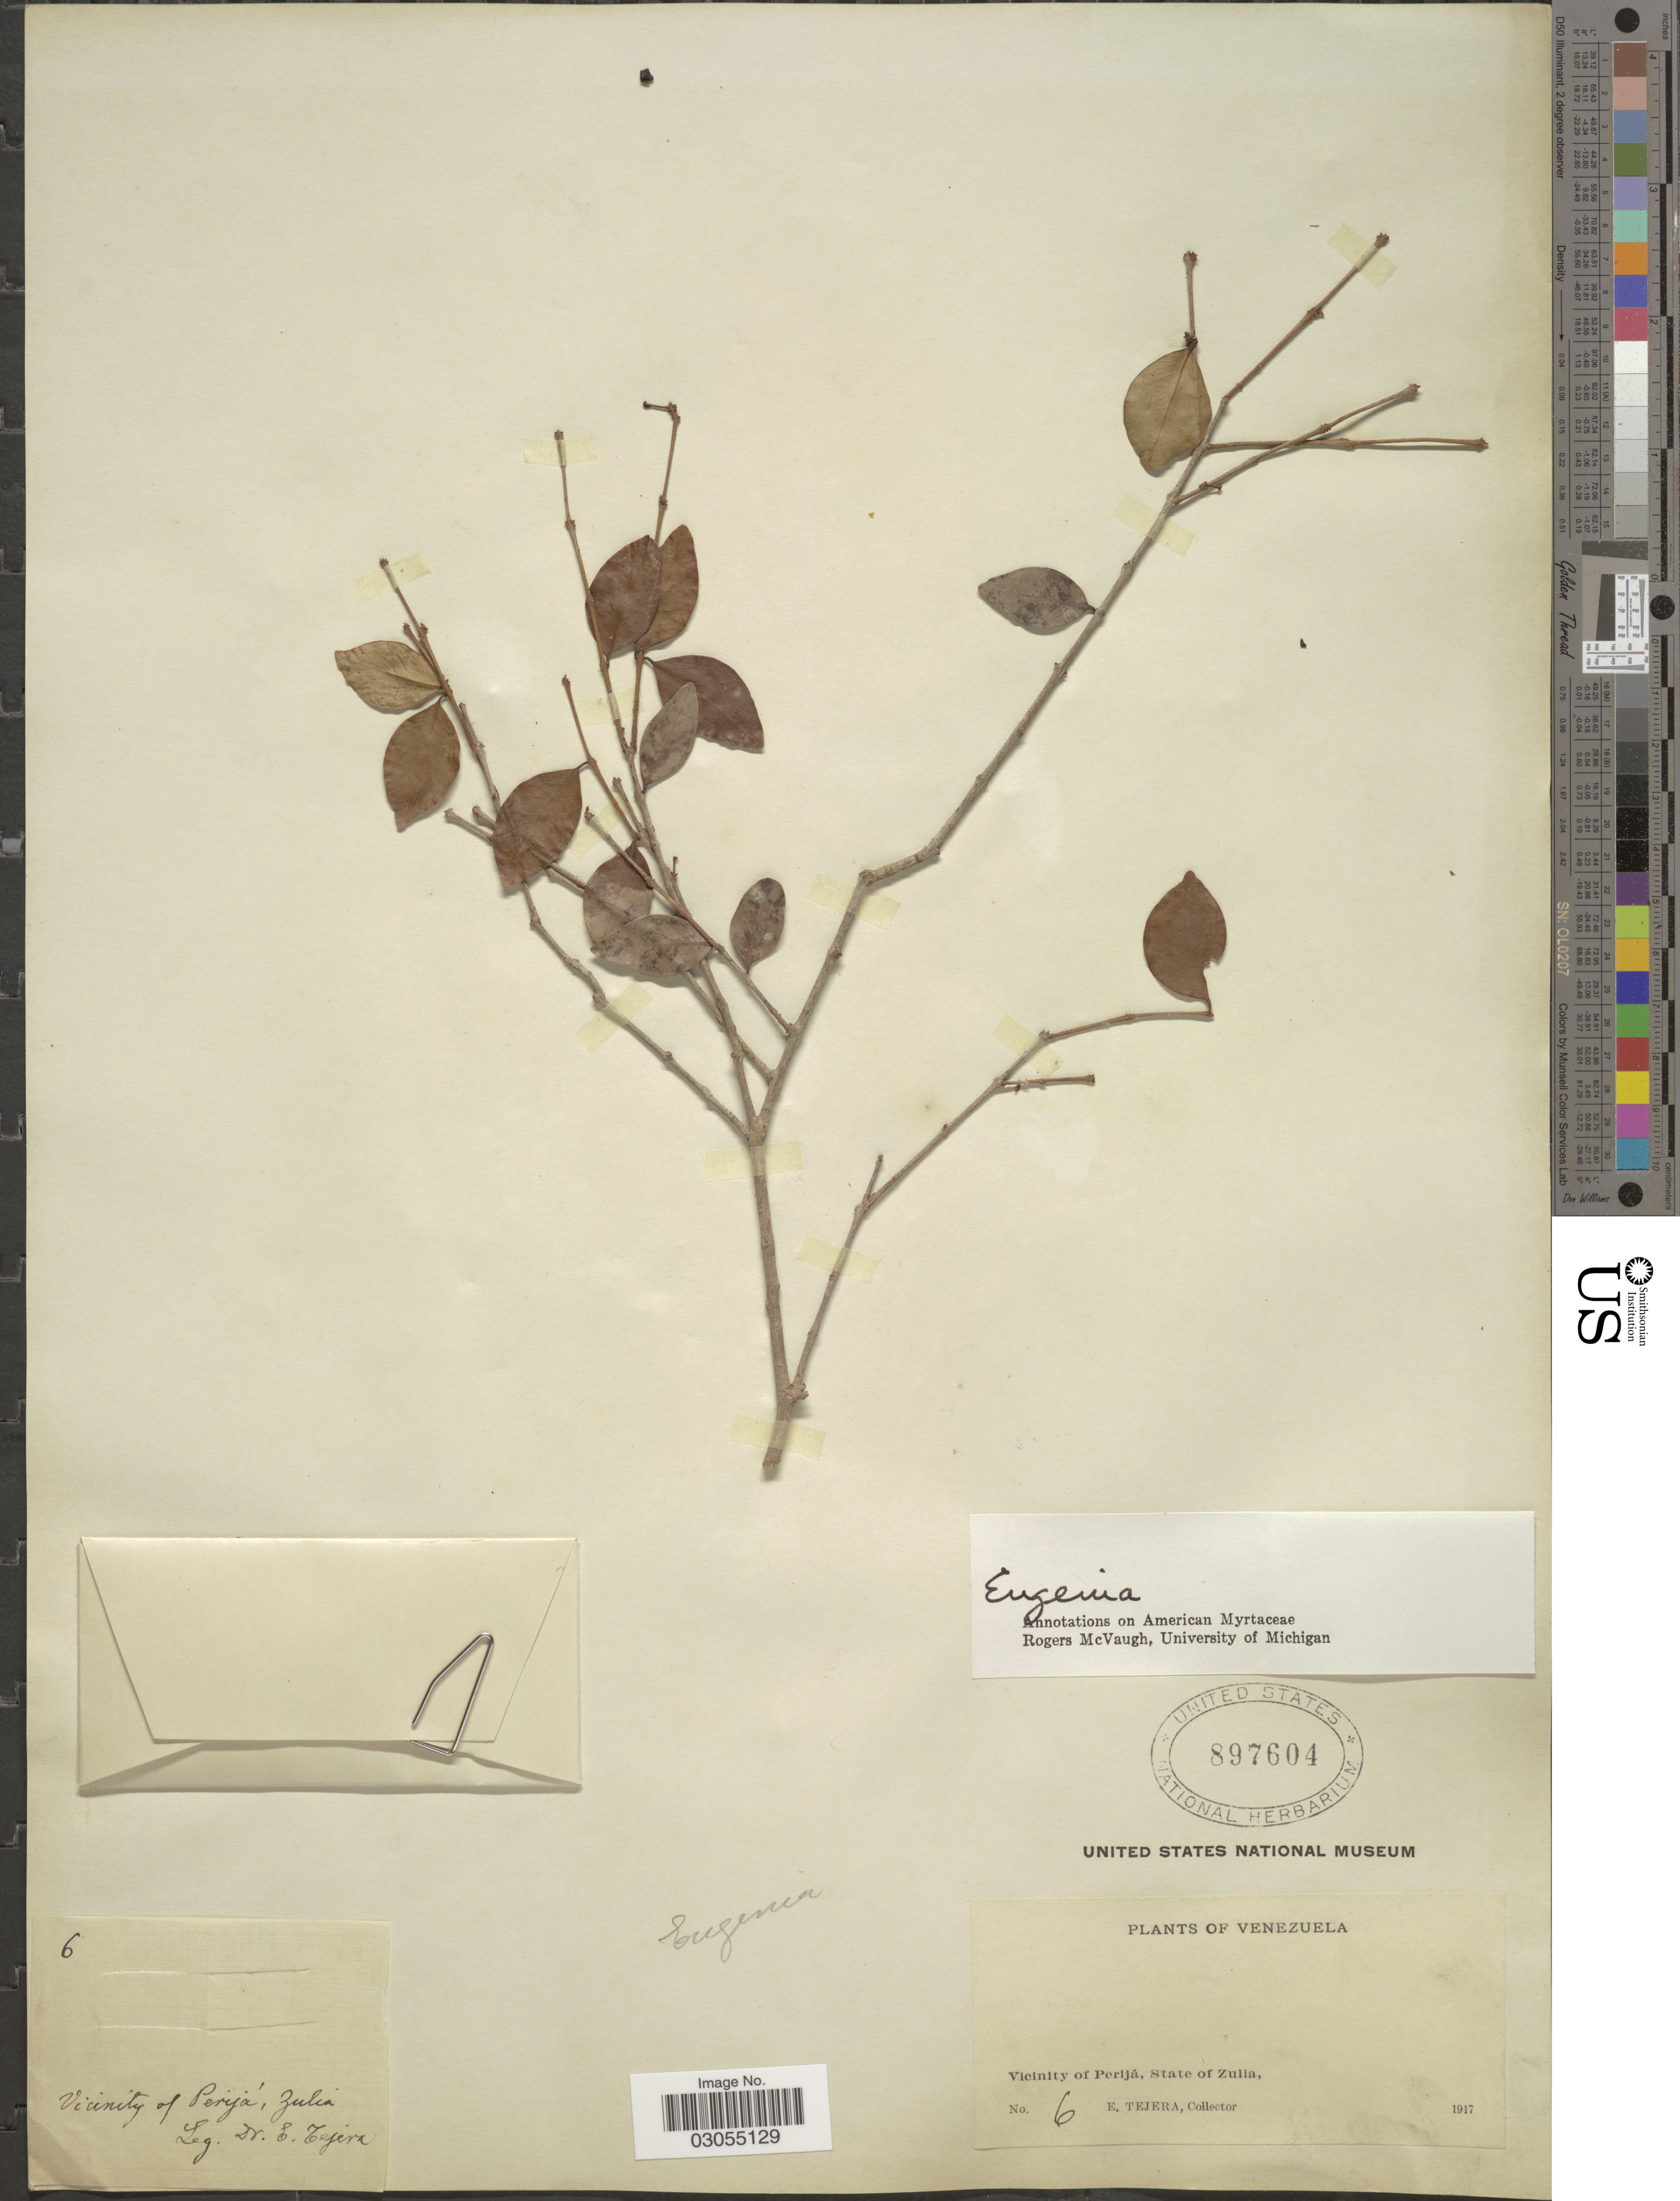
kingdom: Plantae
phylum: Tracheophyta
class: Magnoliopsida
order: Myrtales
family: Myrtaceae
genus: Eugenia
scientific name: Eugenia sp.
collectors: E. Tejera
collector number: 6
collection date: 1917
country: Venezuela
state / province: Zulia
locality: Vicinity of Perijá.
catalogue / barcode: US 897604